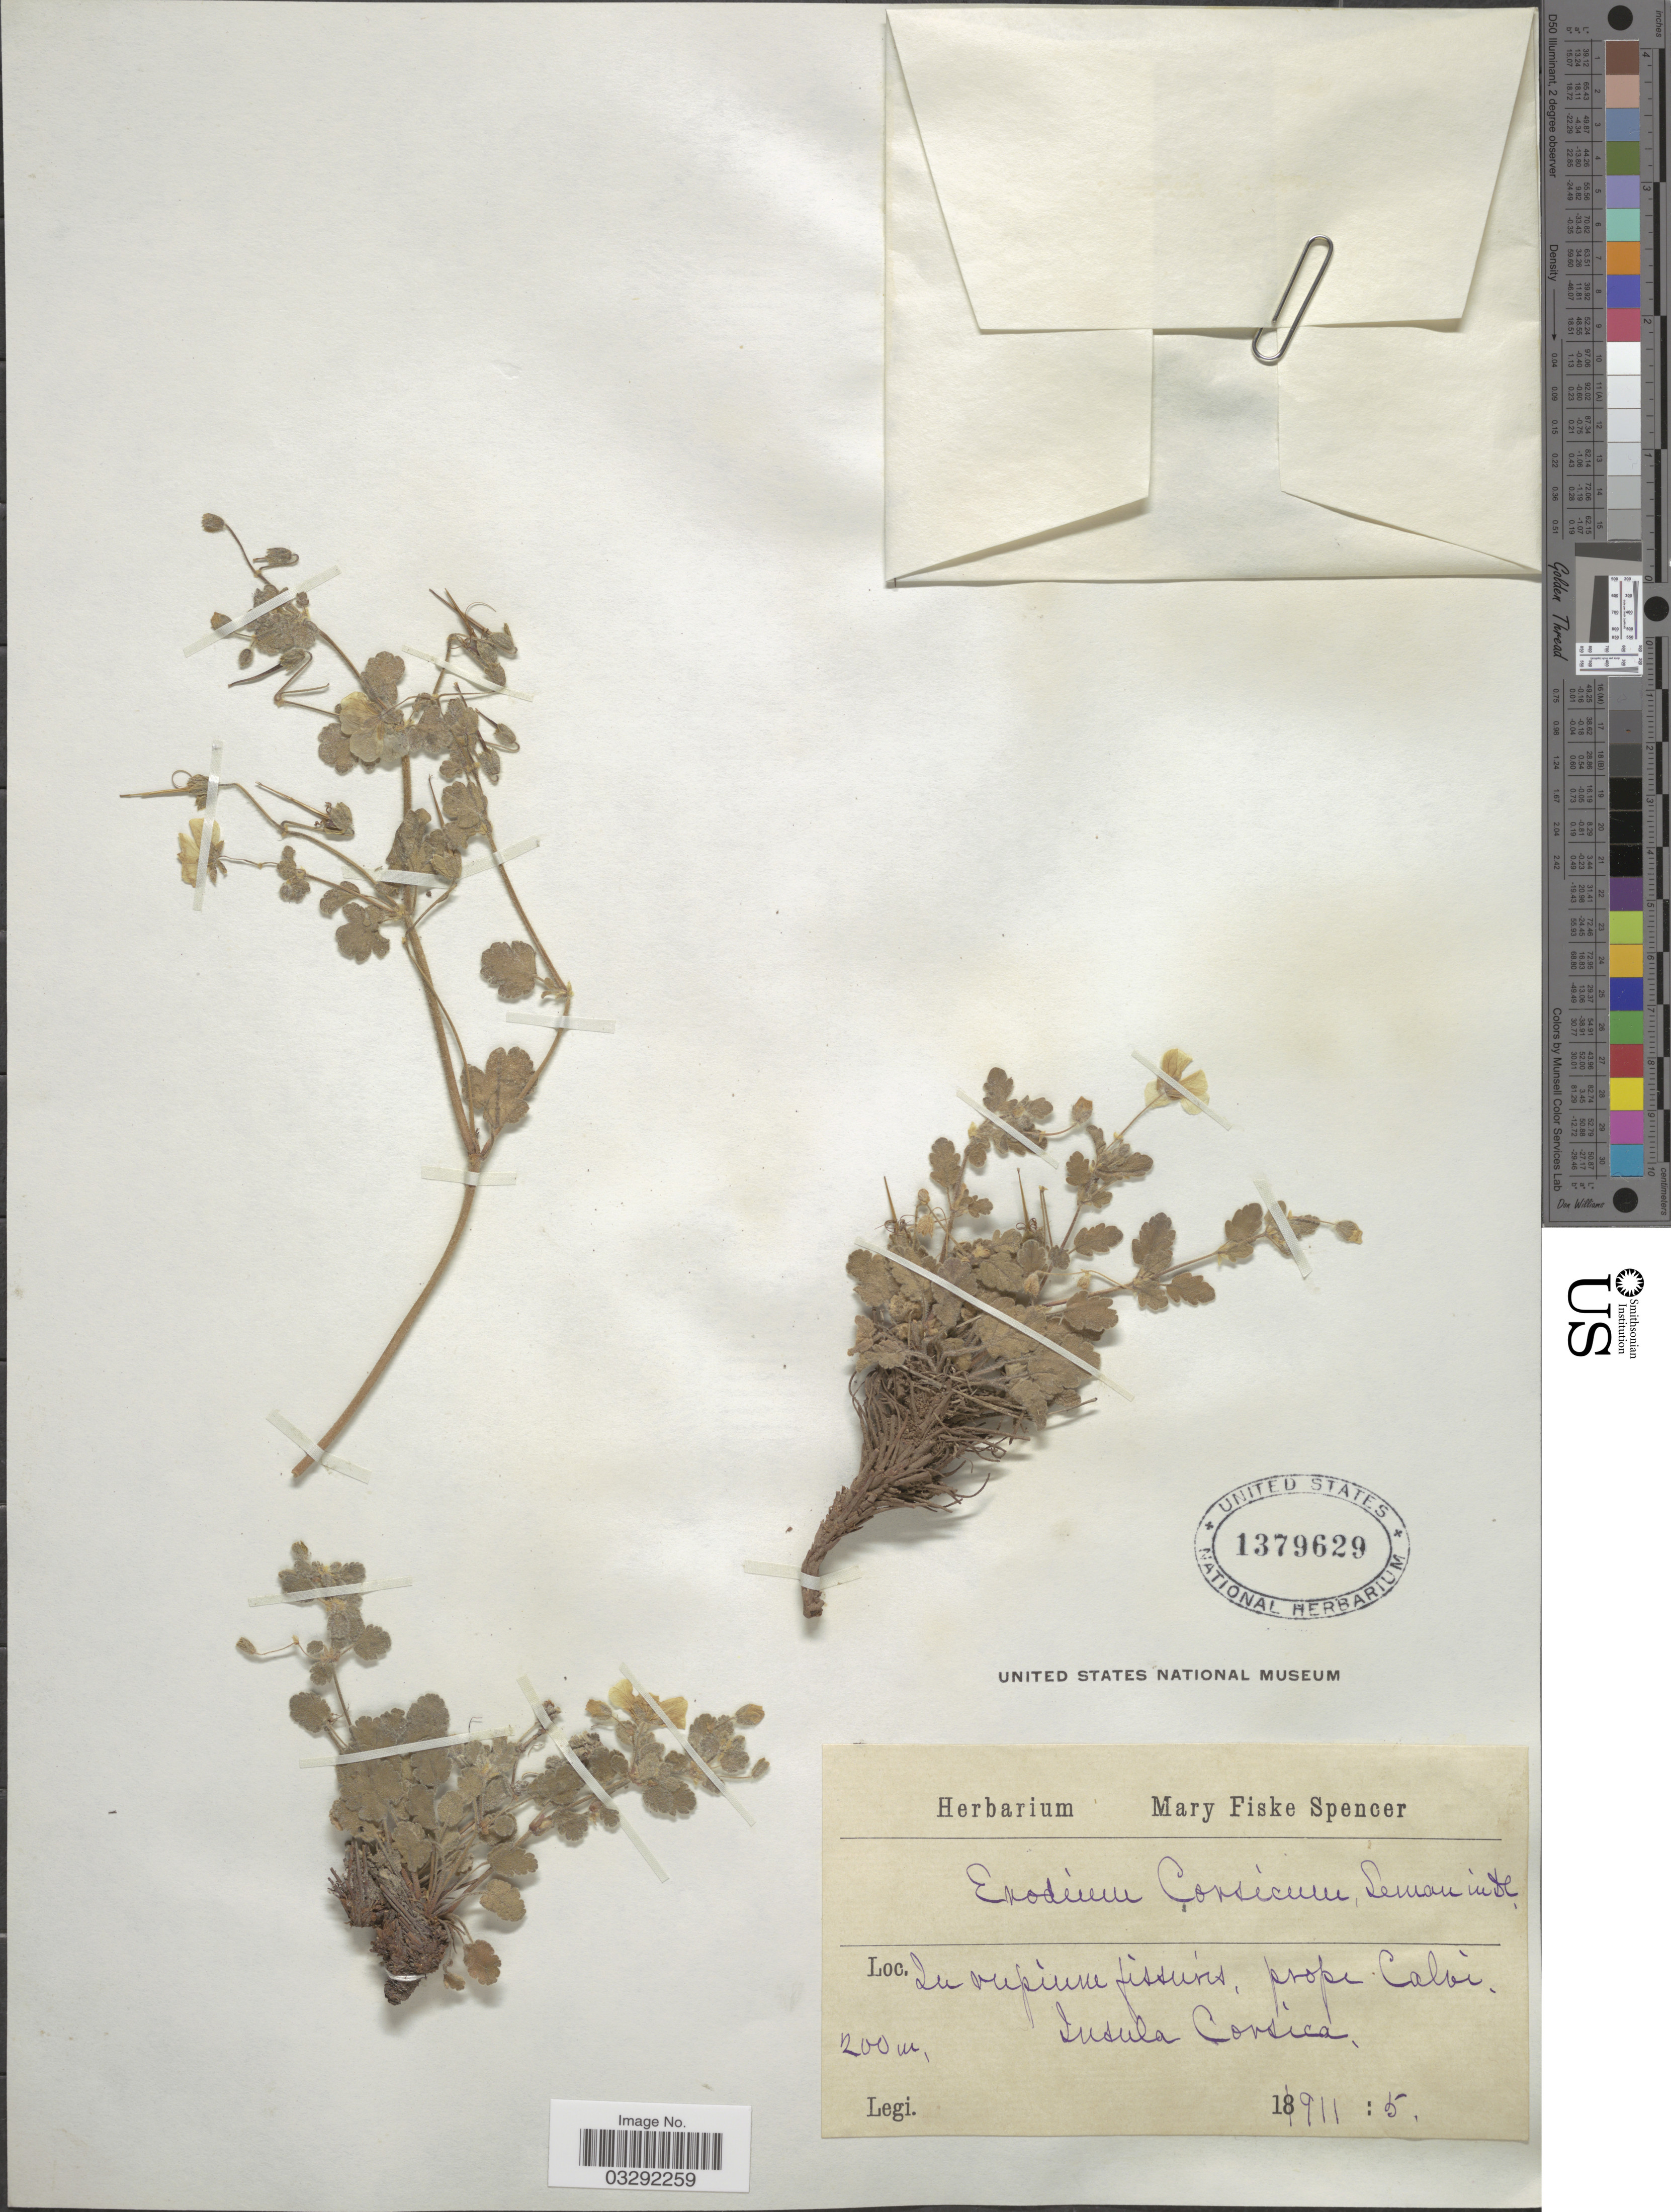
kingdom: Plantae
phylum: Tracheophyta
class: Magnoliopsida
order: Geraniales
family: Geraniaceae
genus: Erodium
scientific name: Erodium corsicum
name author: Léman ex DC.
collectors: ex herb. Spencer, Mary Fiske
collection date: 1911-05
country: France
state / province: Corsica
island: Corse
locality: In rupium fissuris, prope calvi. Insula Corsica.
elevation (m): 200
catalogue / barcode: US 1379629